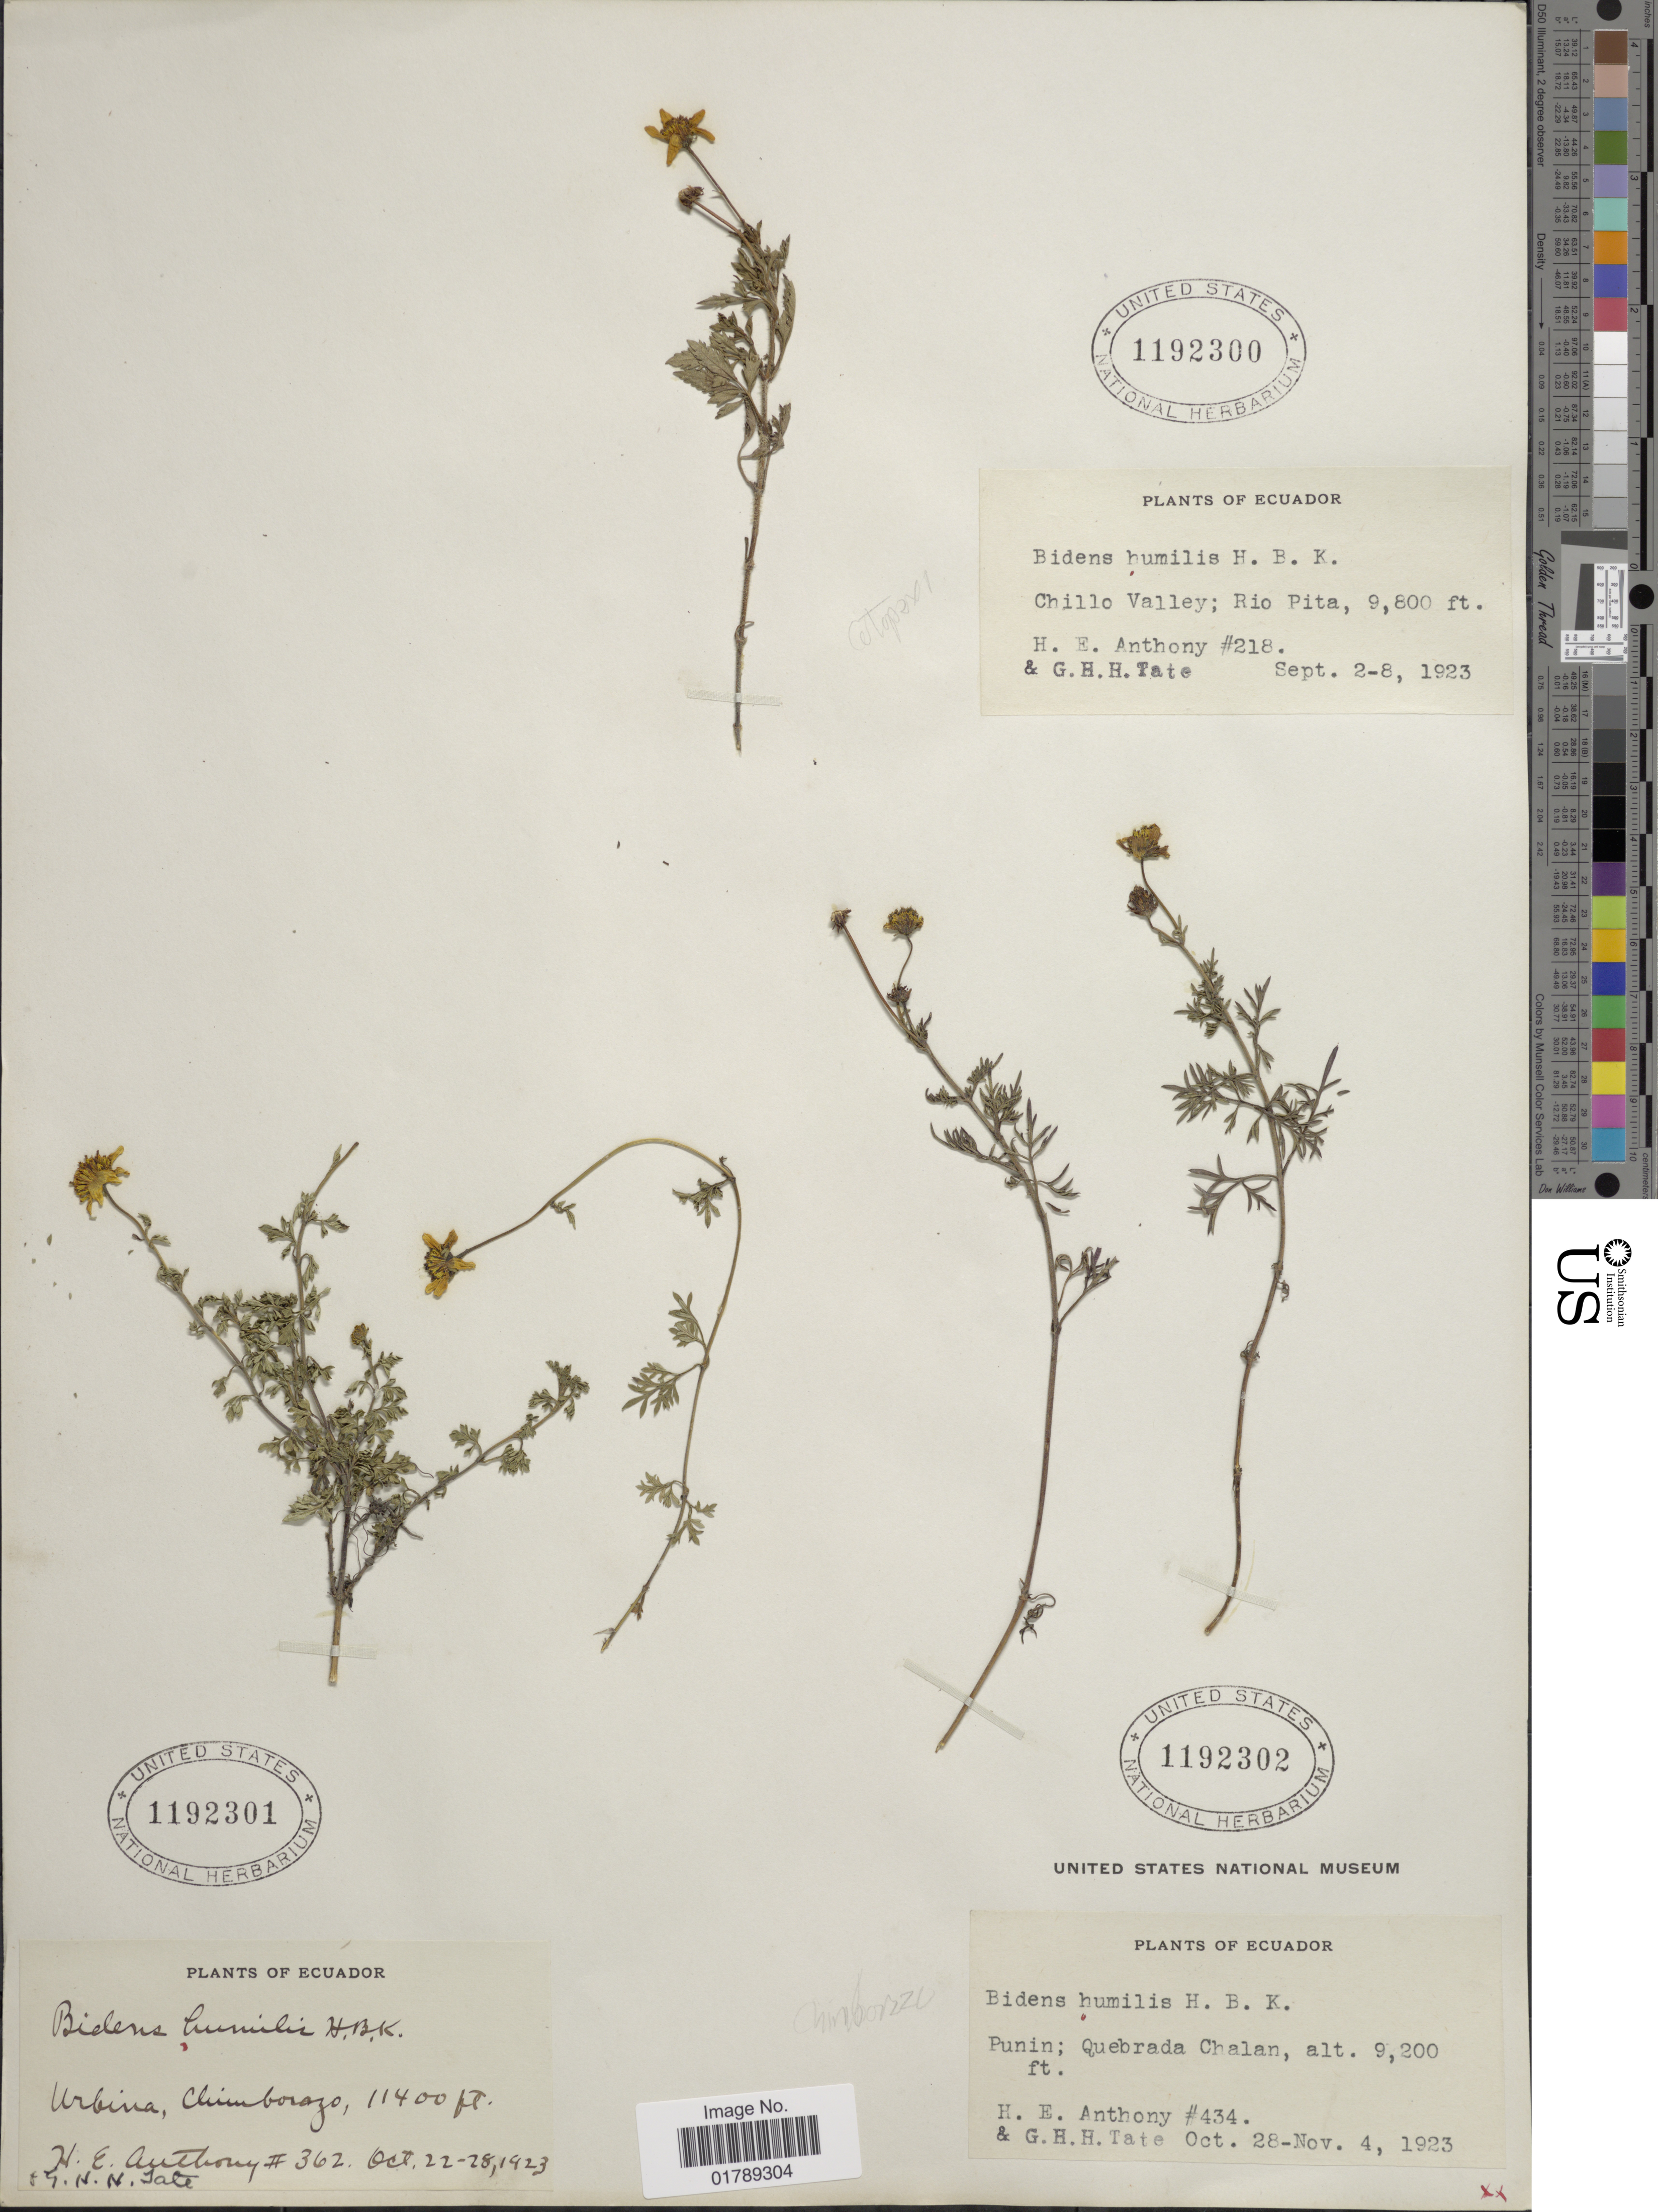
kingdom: Plantae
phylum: Tracheophyta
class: Magnoliopsida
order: Asterales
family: Asteraceae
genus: Bidens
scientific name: Bidens triplinervia var. macrantha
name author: (Wedd.) Sherff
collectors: H. E. Anthony & G. H. H.Tate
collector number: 434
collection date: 1923-10-28/1923-11-04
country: Ecuador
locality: Punin; Quebrada Chalan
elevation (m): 2804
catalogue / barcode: US 1192302-3